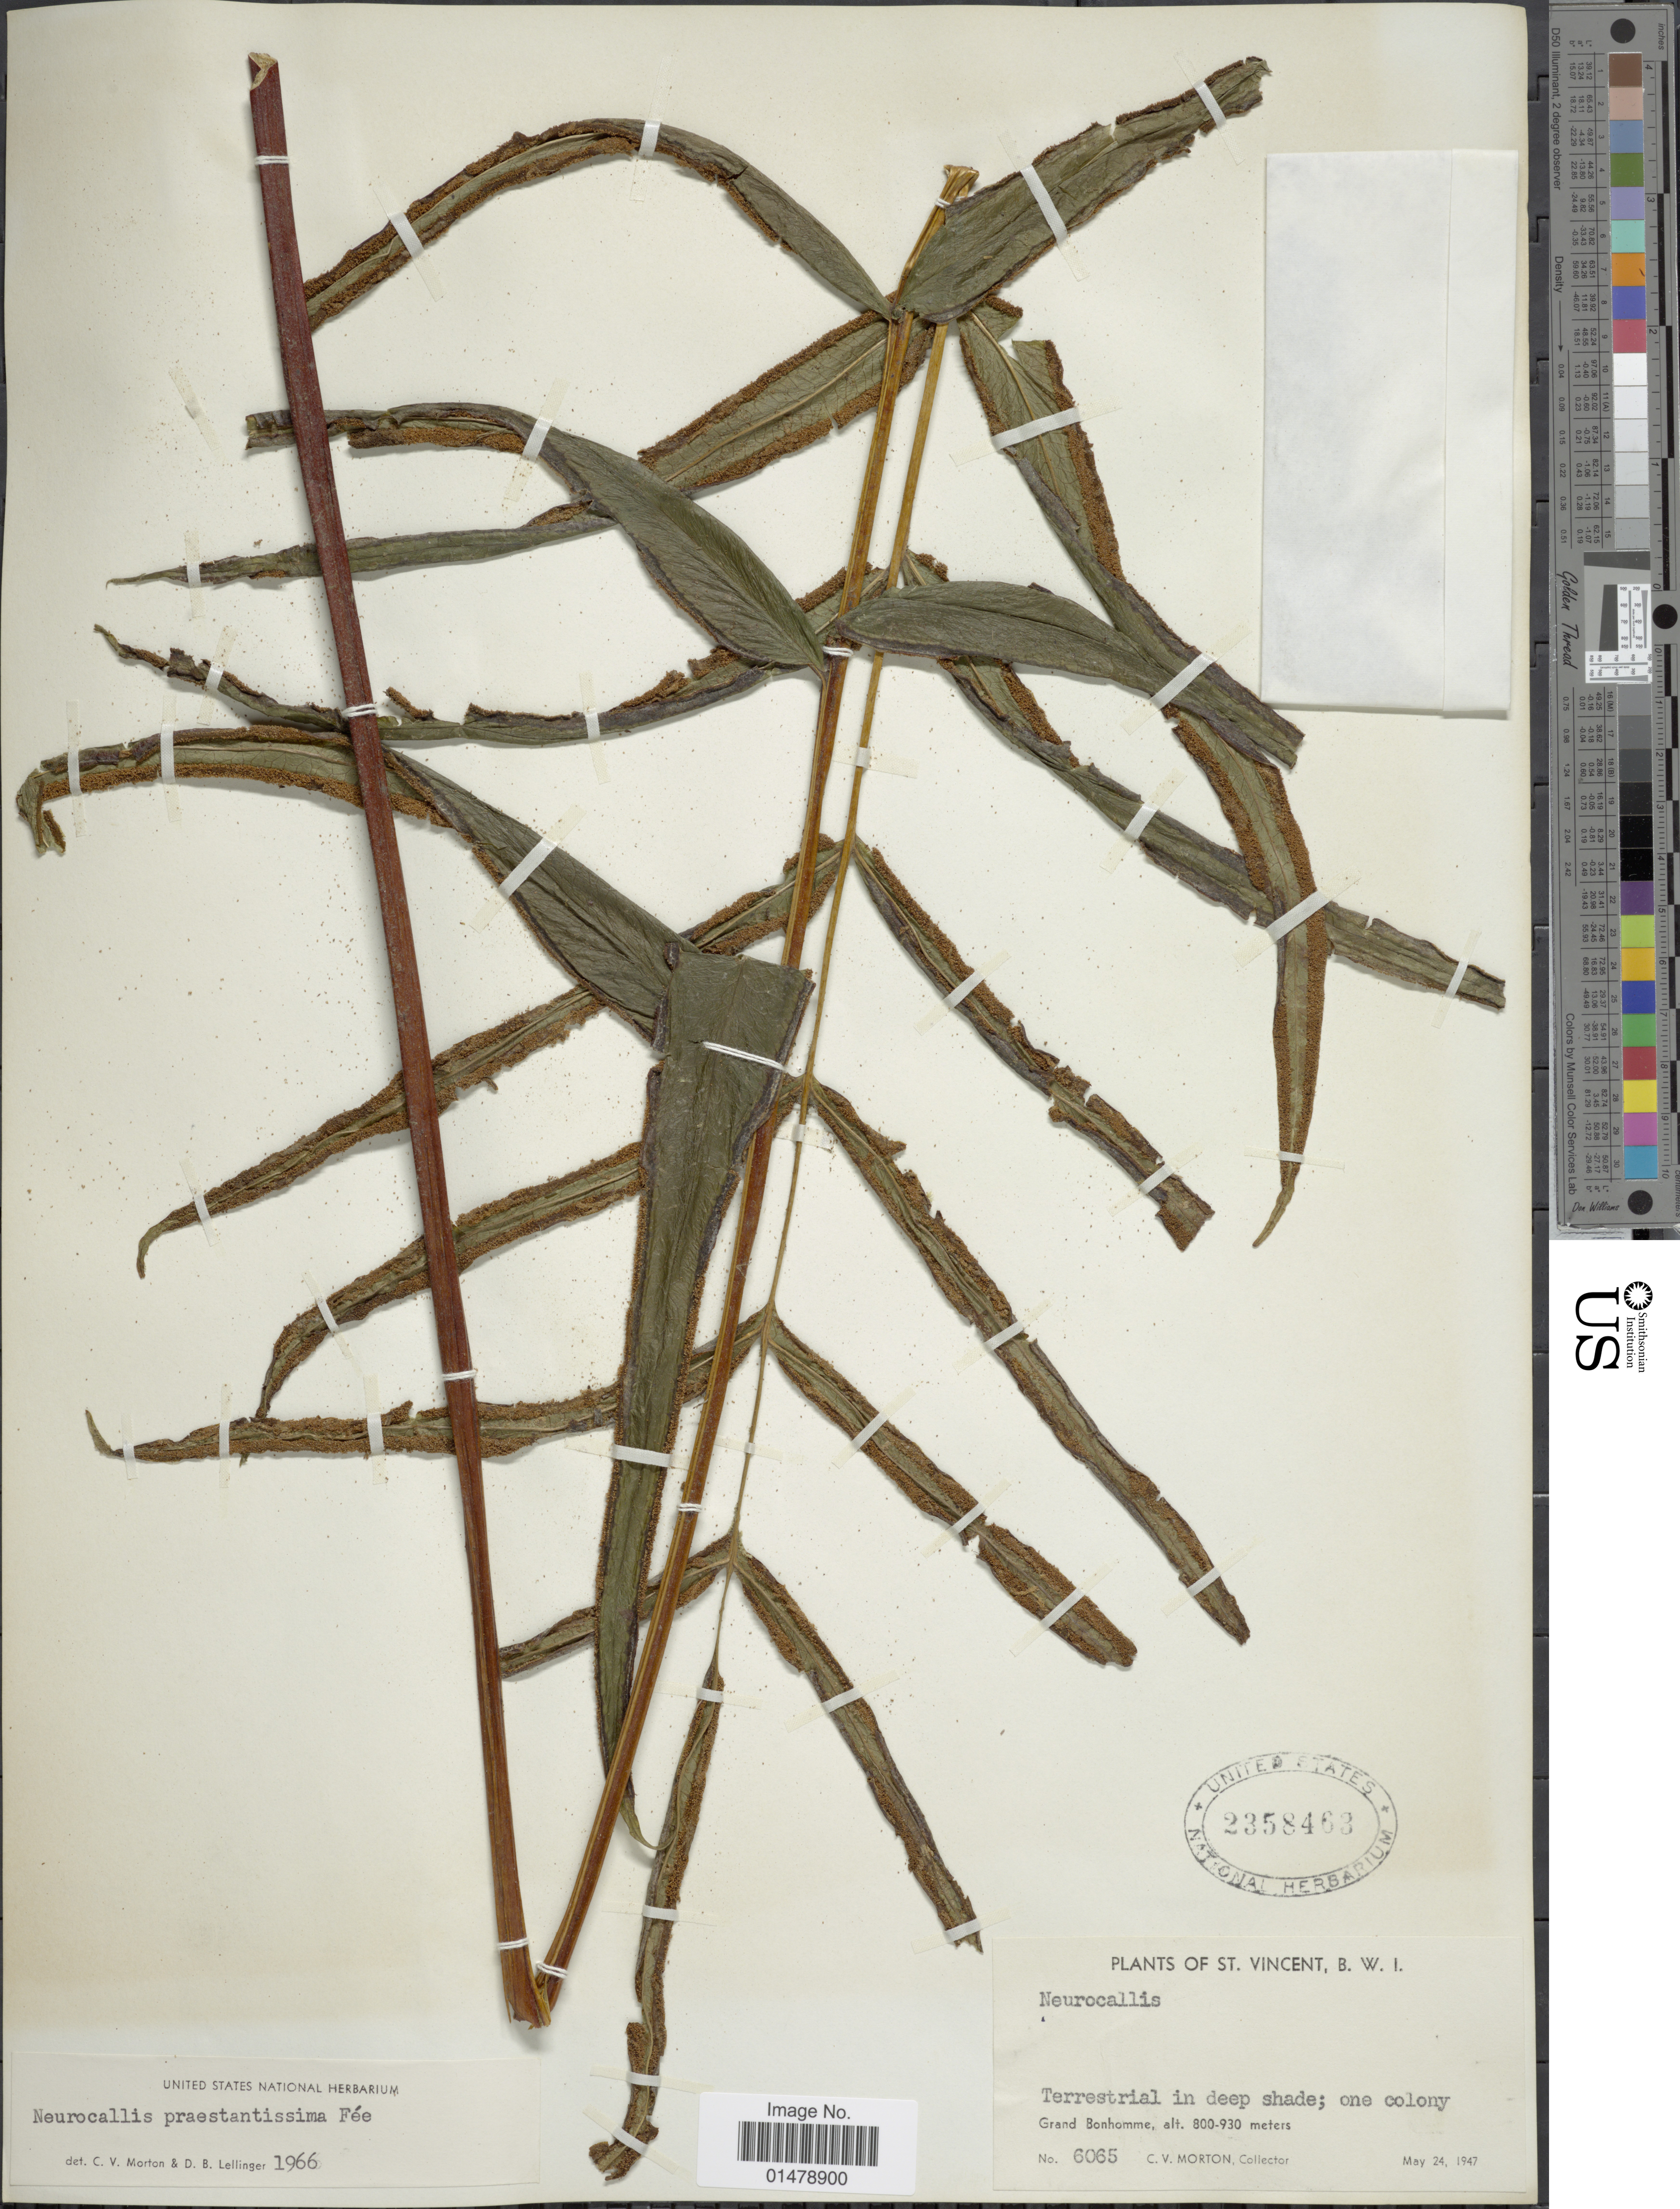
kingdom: Plantae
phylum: Tracheophyta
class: Polypodiopsida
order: Polypodiales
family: Pteridaceae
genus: Pteris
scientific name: Pteris praestantissima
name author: (Bory ex Fée) Christenh.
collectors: C. V. Morton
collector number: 6065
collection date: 1947-05-24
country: St. Vincent - Grenadines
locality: St. Vincent, B. W. I. One colony. Grand Bonhomme.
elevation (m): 800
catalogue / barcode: US 2358463